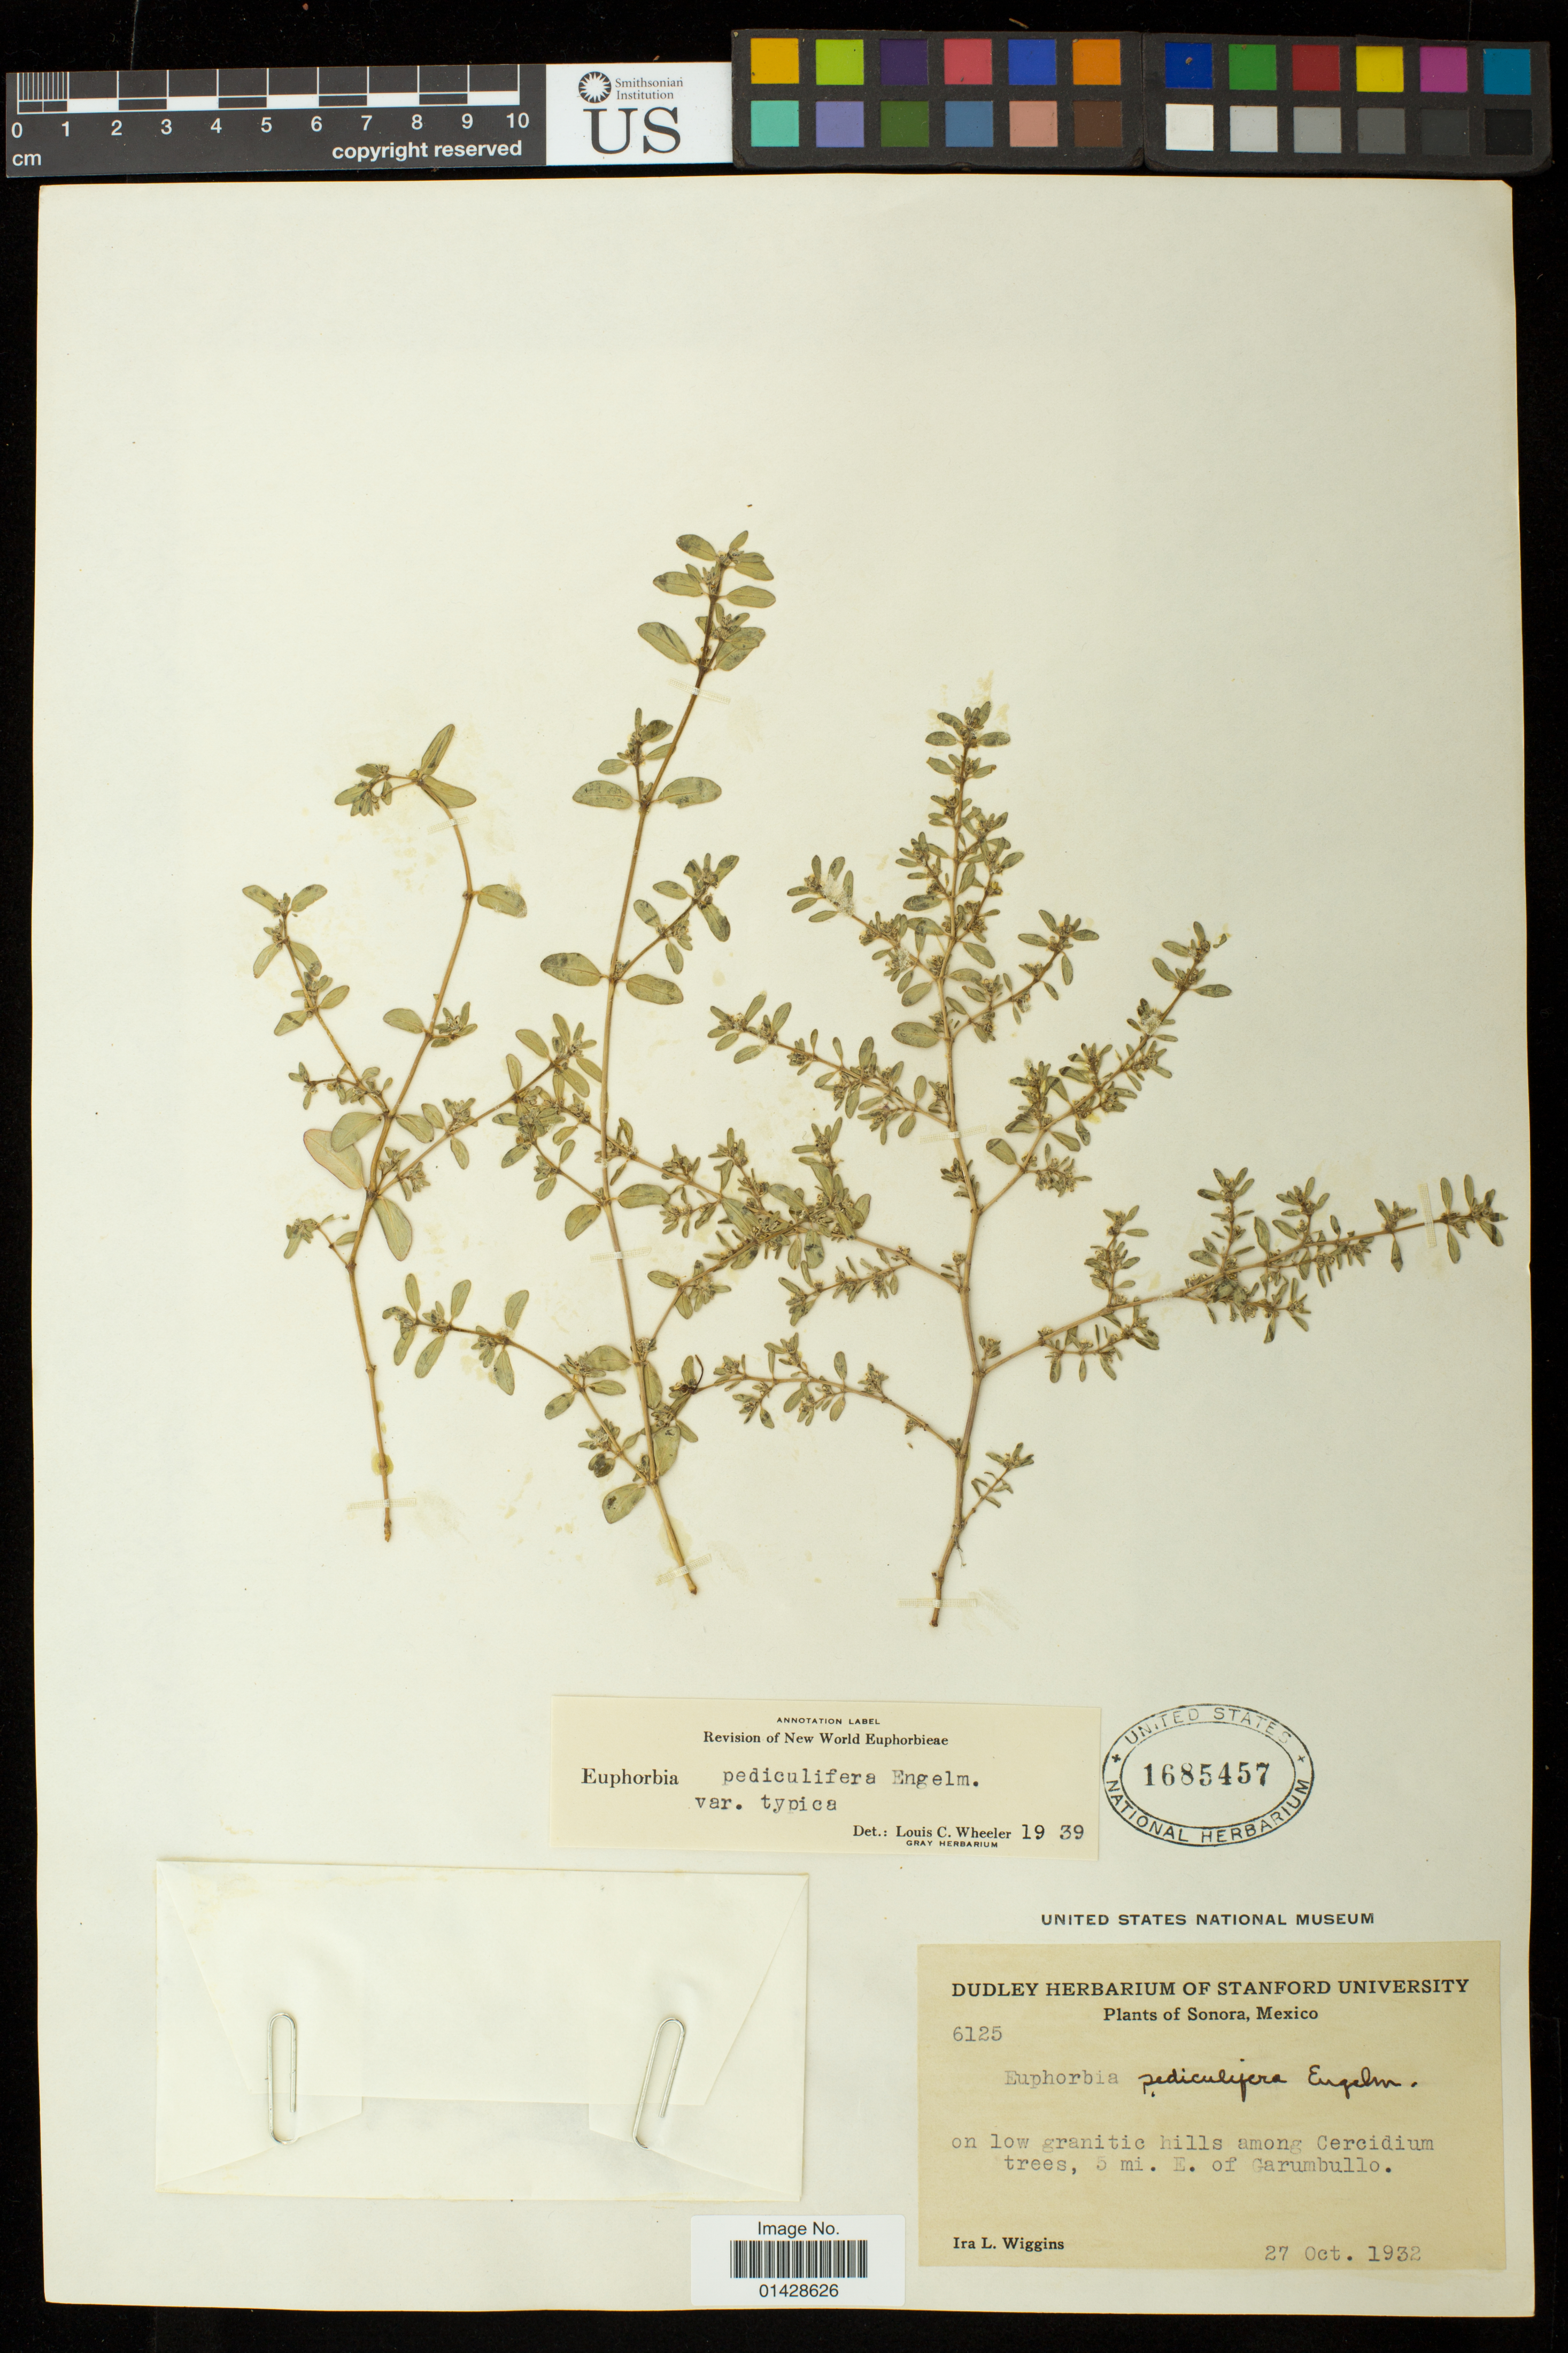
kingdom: Plantae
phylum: Tracheophyta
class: Magnoliopsida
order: Malpighiales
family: Euphorbiaceae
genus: Euphorbia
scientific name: Euphorbia pediculifera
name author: Engelm.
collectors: I. L. Wiggins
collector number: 6125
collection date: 1932-10-27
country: Mexico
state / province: Sonora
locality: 5 mi. E. of Garumbullo.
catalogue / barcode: US 1685457